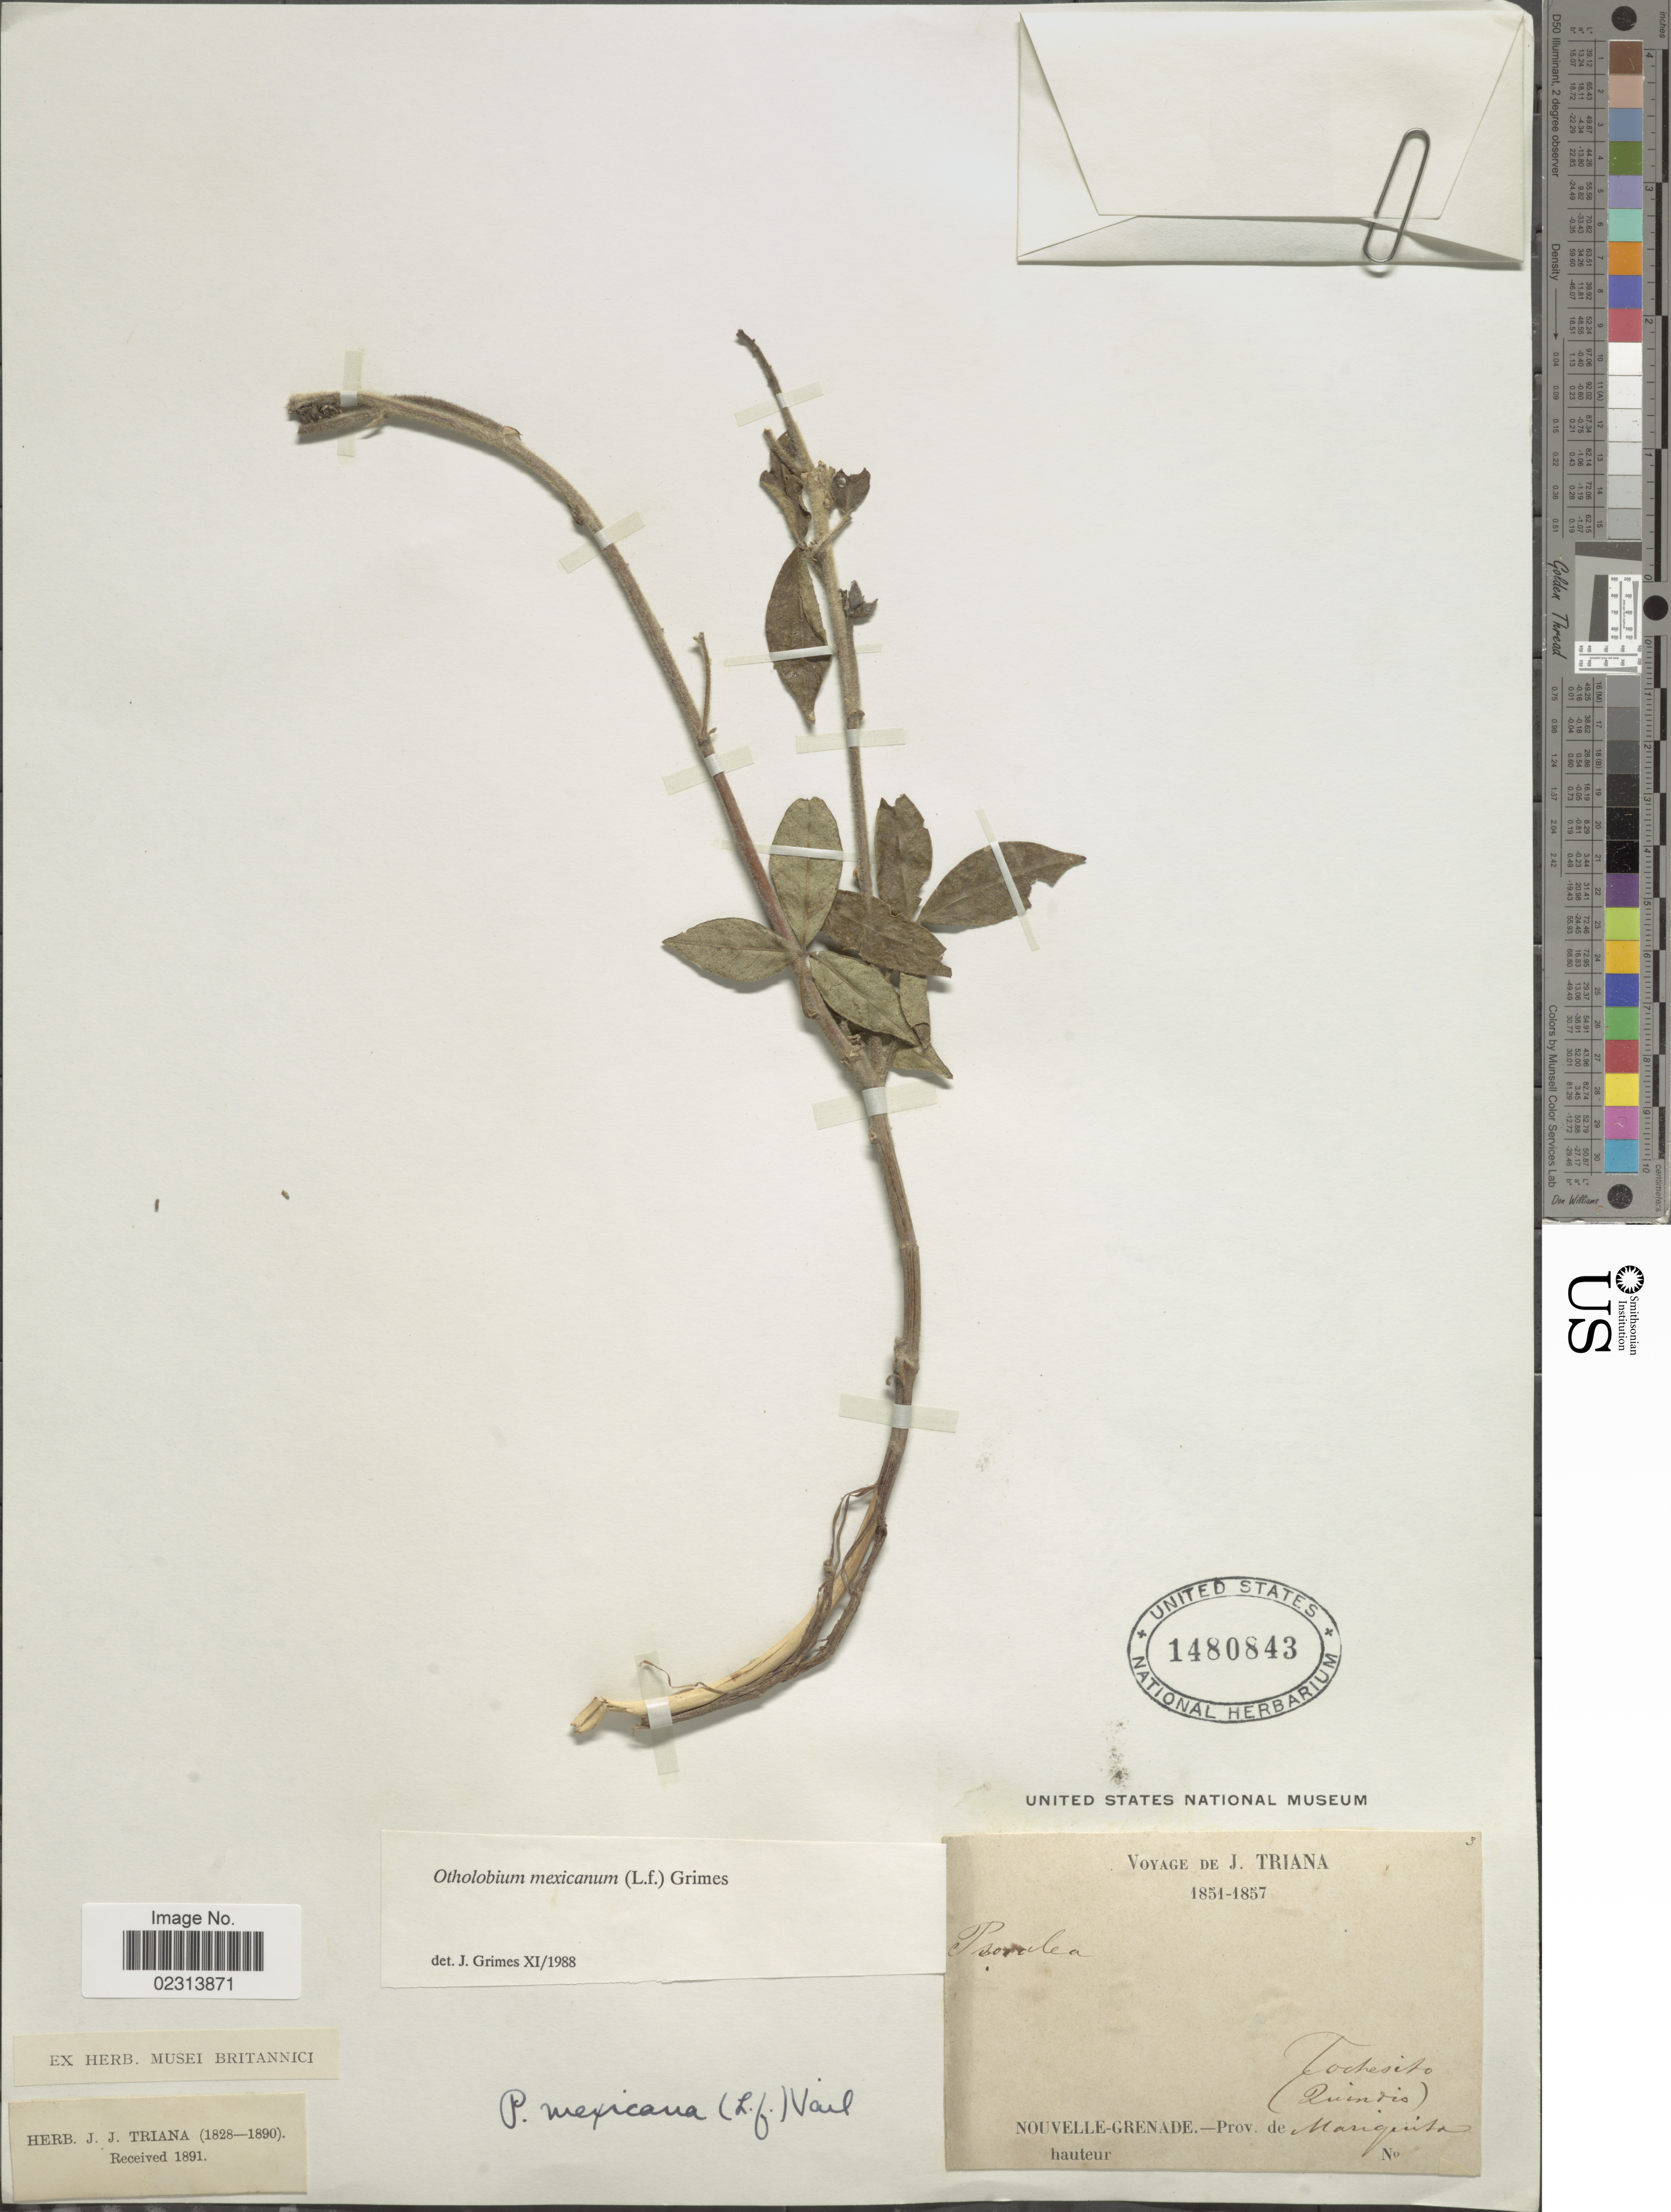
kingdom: Plantae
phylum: Tracheophyta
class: Magnoliopsida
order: Fabales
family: Fabaceae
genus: Otholobium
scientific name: Otholobium mexicanum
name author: (L. f.) J.W. Grimes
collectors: J. Triana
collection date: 1851/1857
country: Colombia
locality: Nouvelle-Grenade, Prov. de Manquista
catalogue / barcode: US 1480843